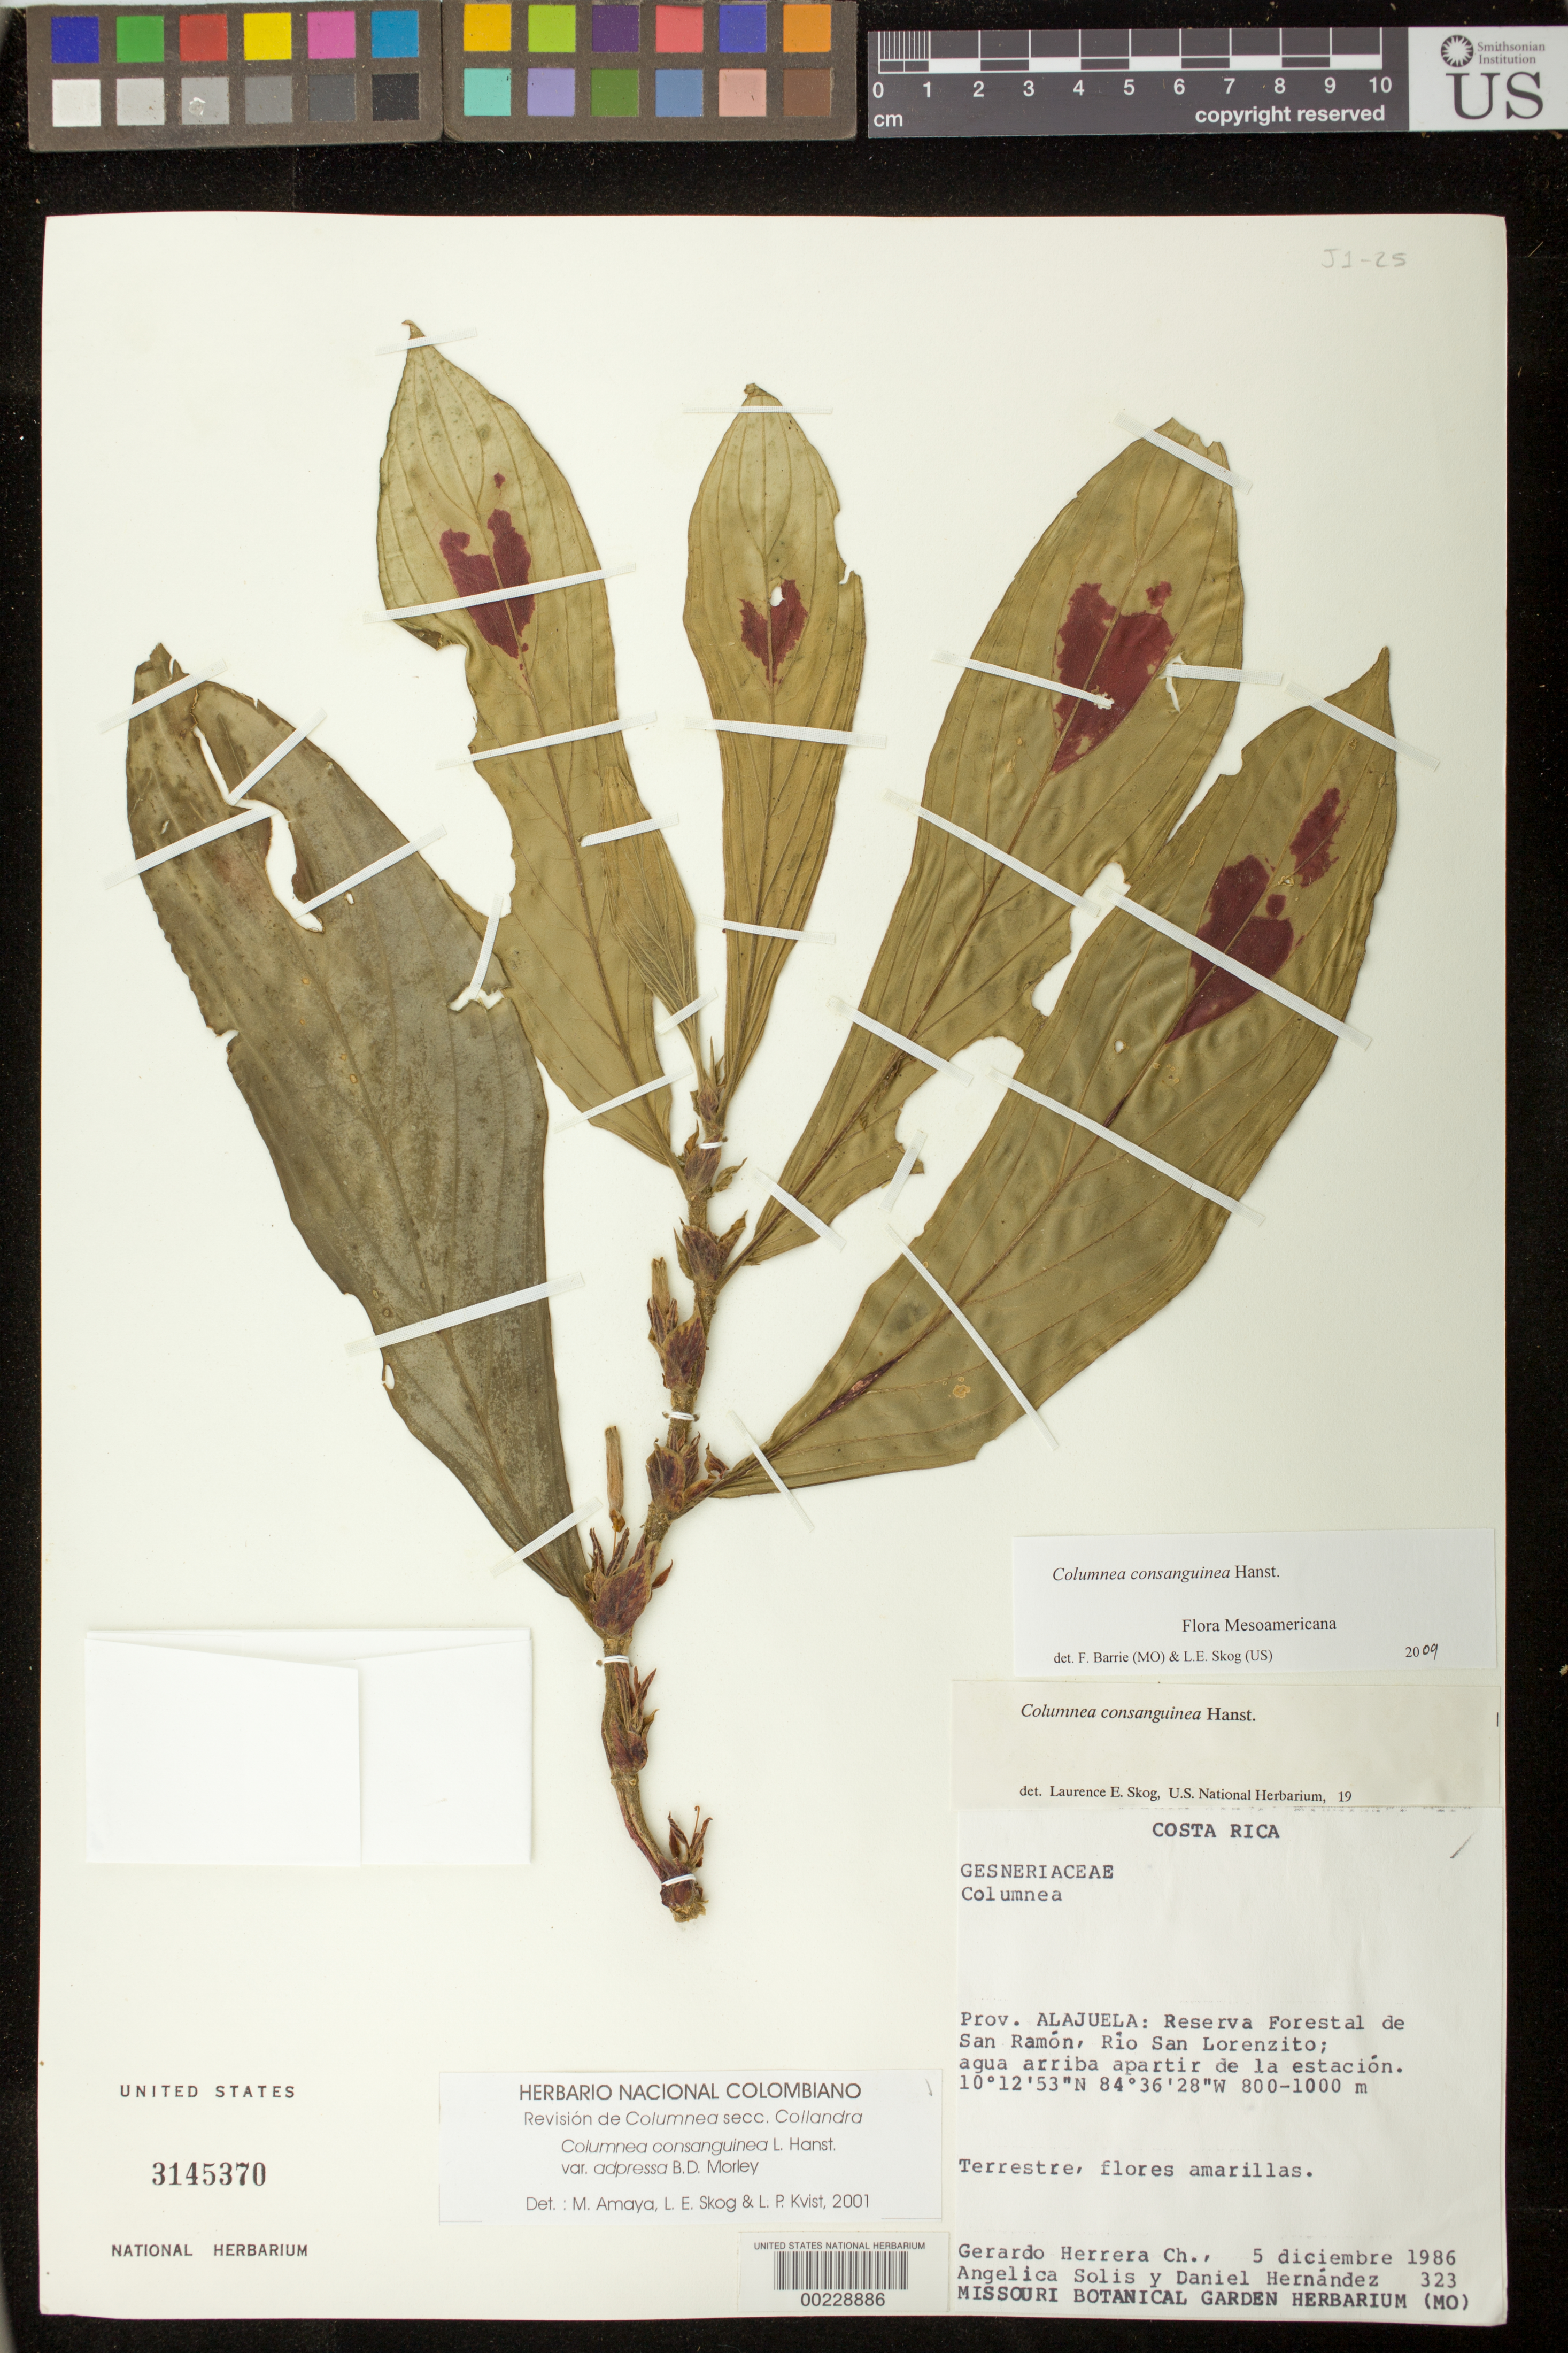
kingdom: Plantae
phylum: Tracheophyta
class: Magnoliopsida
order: Lamiales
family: Gesneriaceae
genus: Columnea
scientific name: Columnea consanguinea var. adpressa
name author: B.D. Morley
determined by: Amaya-Márquez, M.; et al.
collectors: G. Herrera, A. Solis & D. Hernández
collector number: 323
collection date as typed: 05 Dec 1986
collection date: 1986-12-05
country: Costa Rica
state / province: Alajuela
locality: Reserva Forestal de San Ramón, Río San Lorenzito; agua arriba apartir de la estación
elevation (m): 800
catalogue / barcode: US 3145370